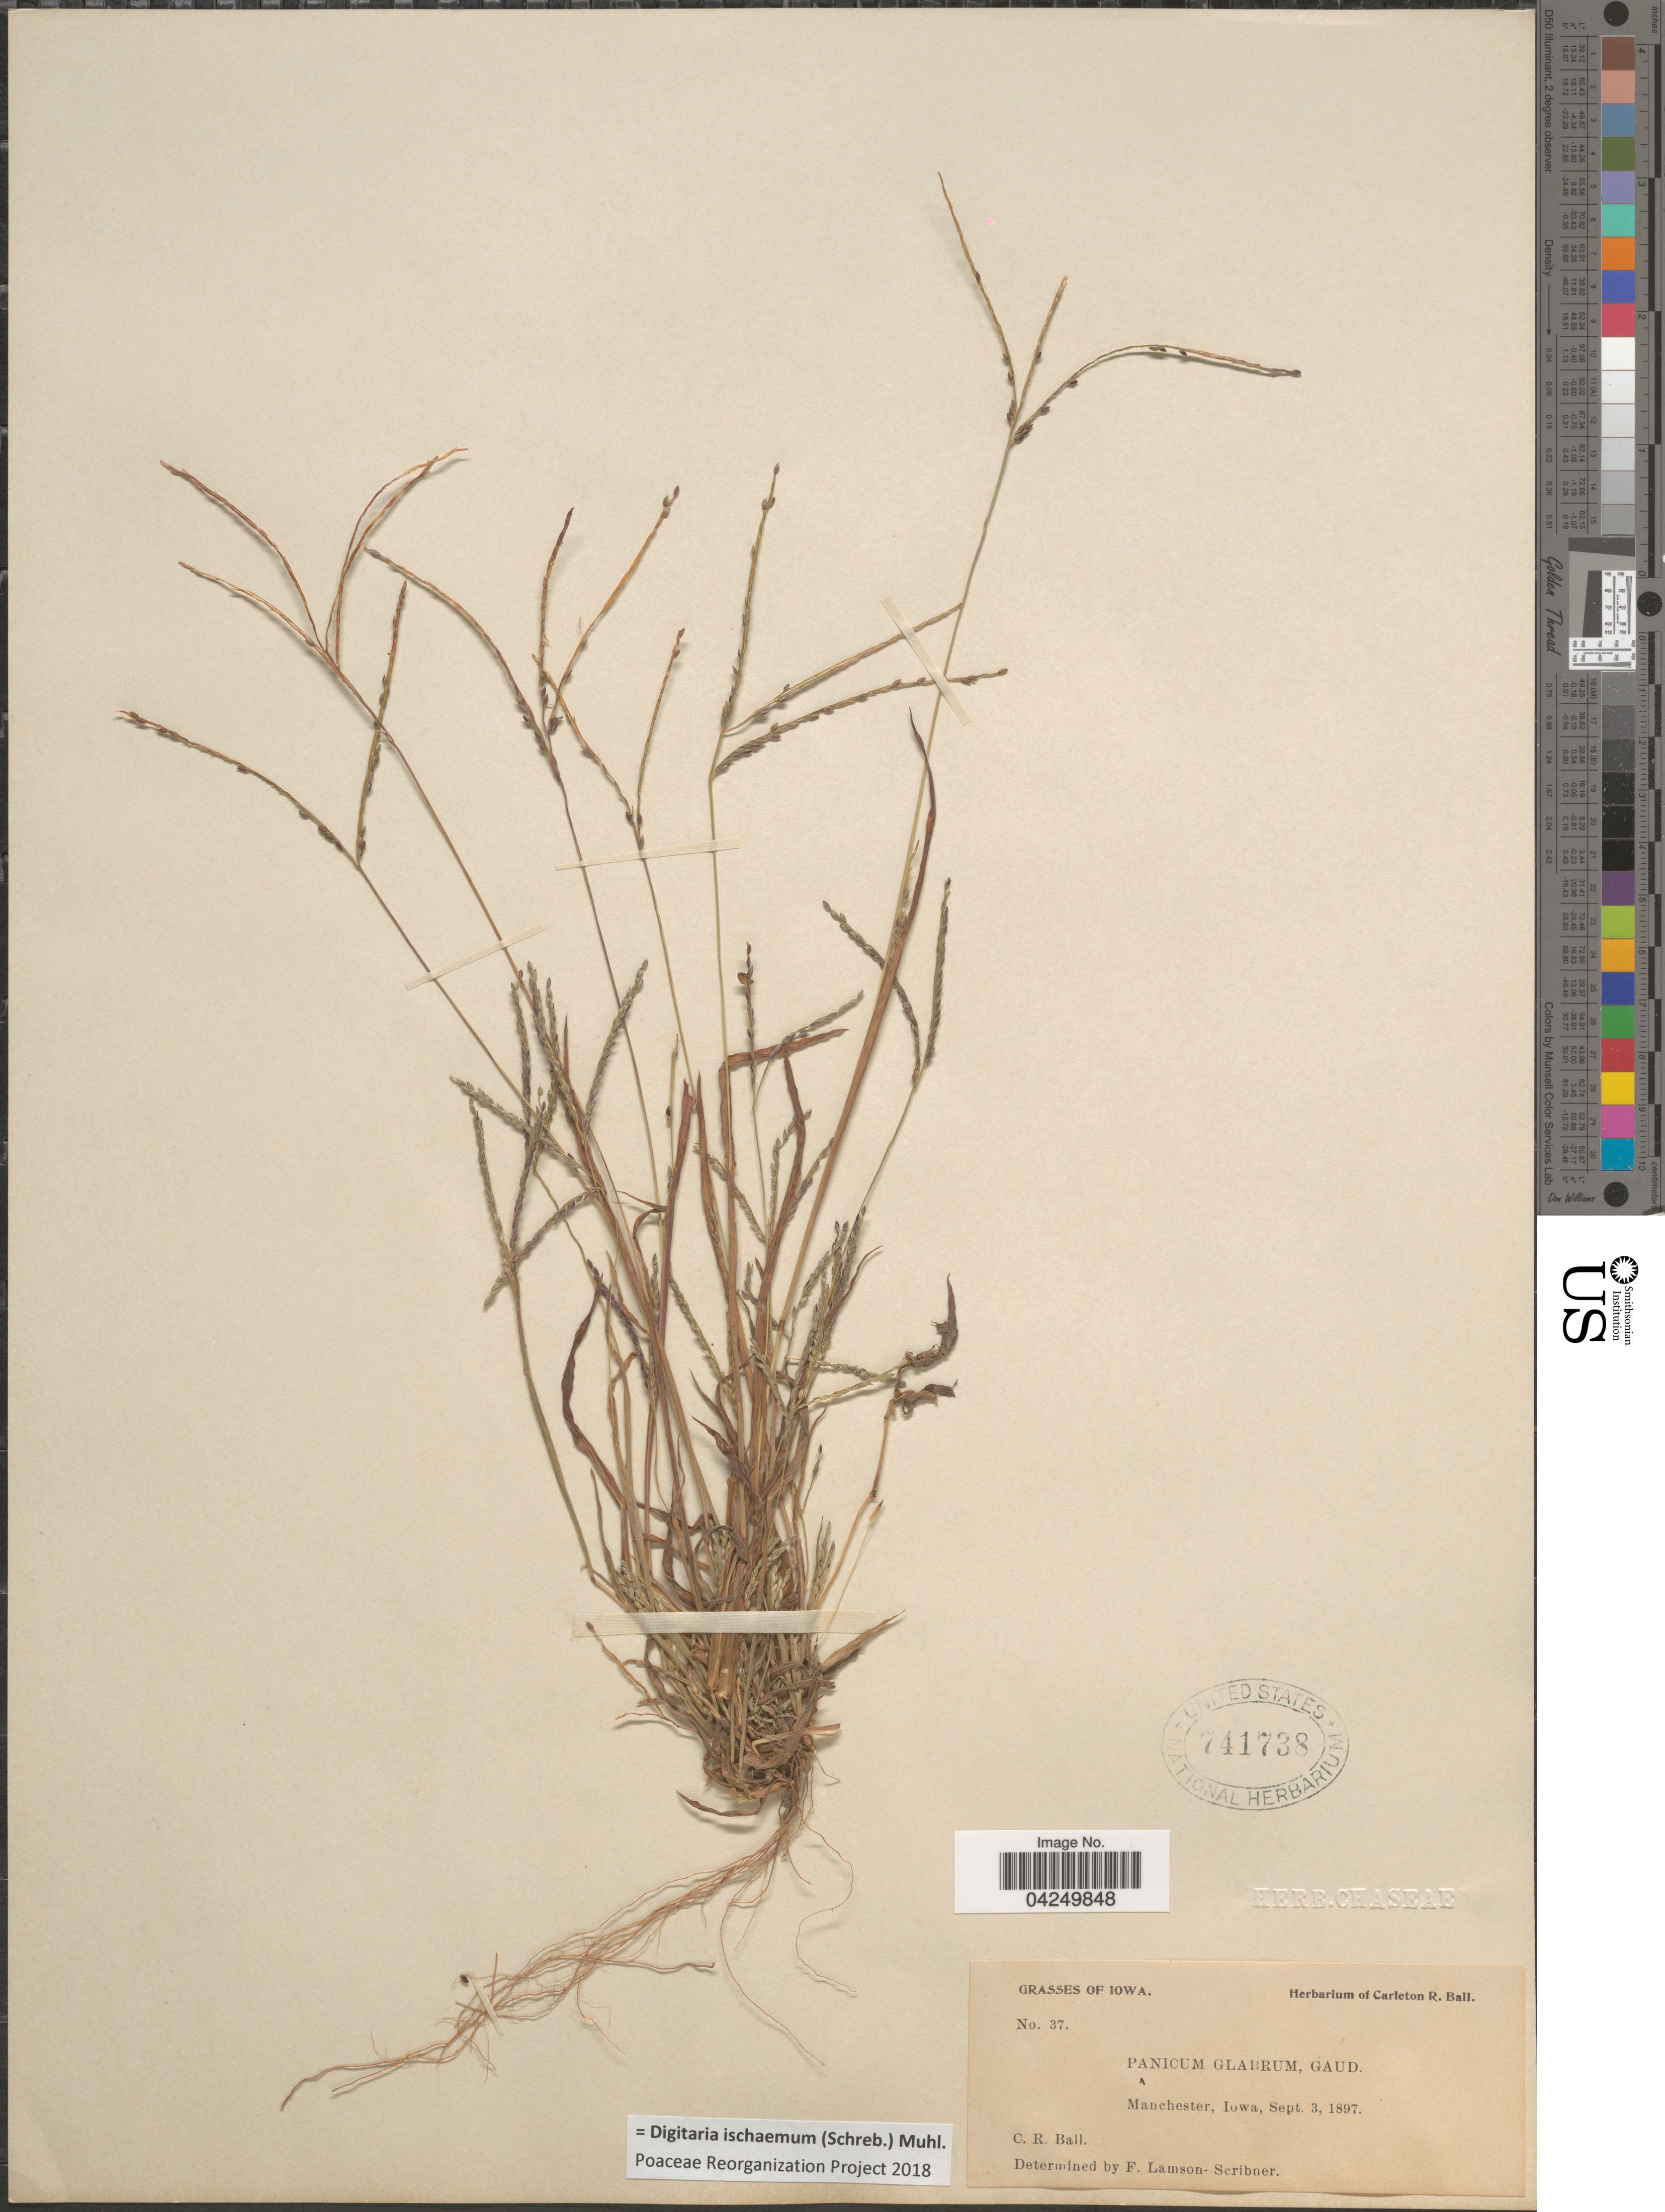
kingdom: Plantae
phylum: Tracheophyta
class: Liliopsida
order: Poales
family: Poaceae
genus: Digitaria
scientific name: Digitaria ischaemum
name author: (Schreber) Schreber ex Muhl.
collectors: C. R. Ball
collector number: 37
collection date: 1897-09-03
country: United States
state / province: Iowa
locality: Manchester.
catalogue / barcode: US 741738